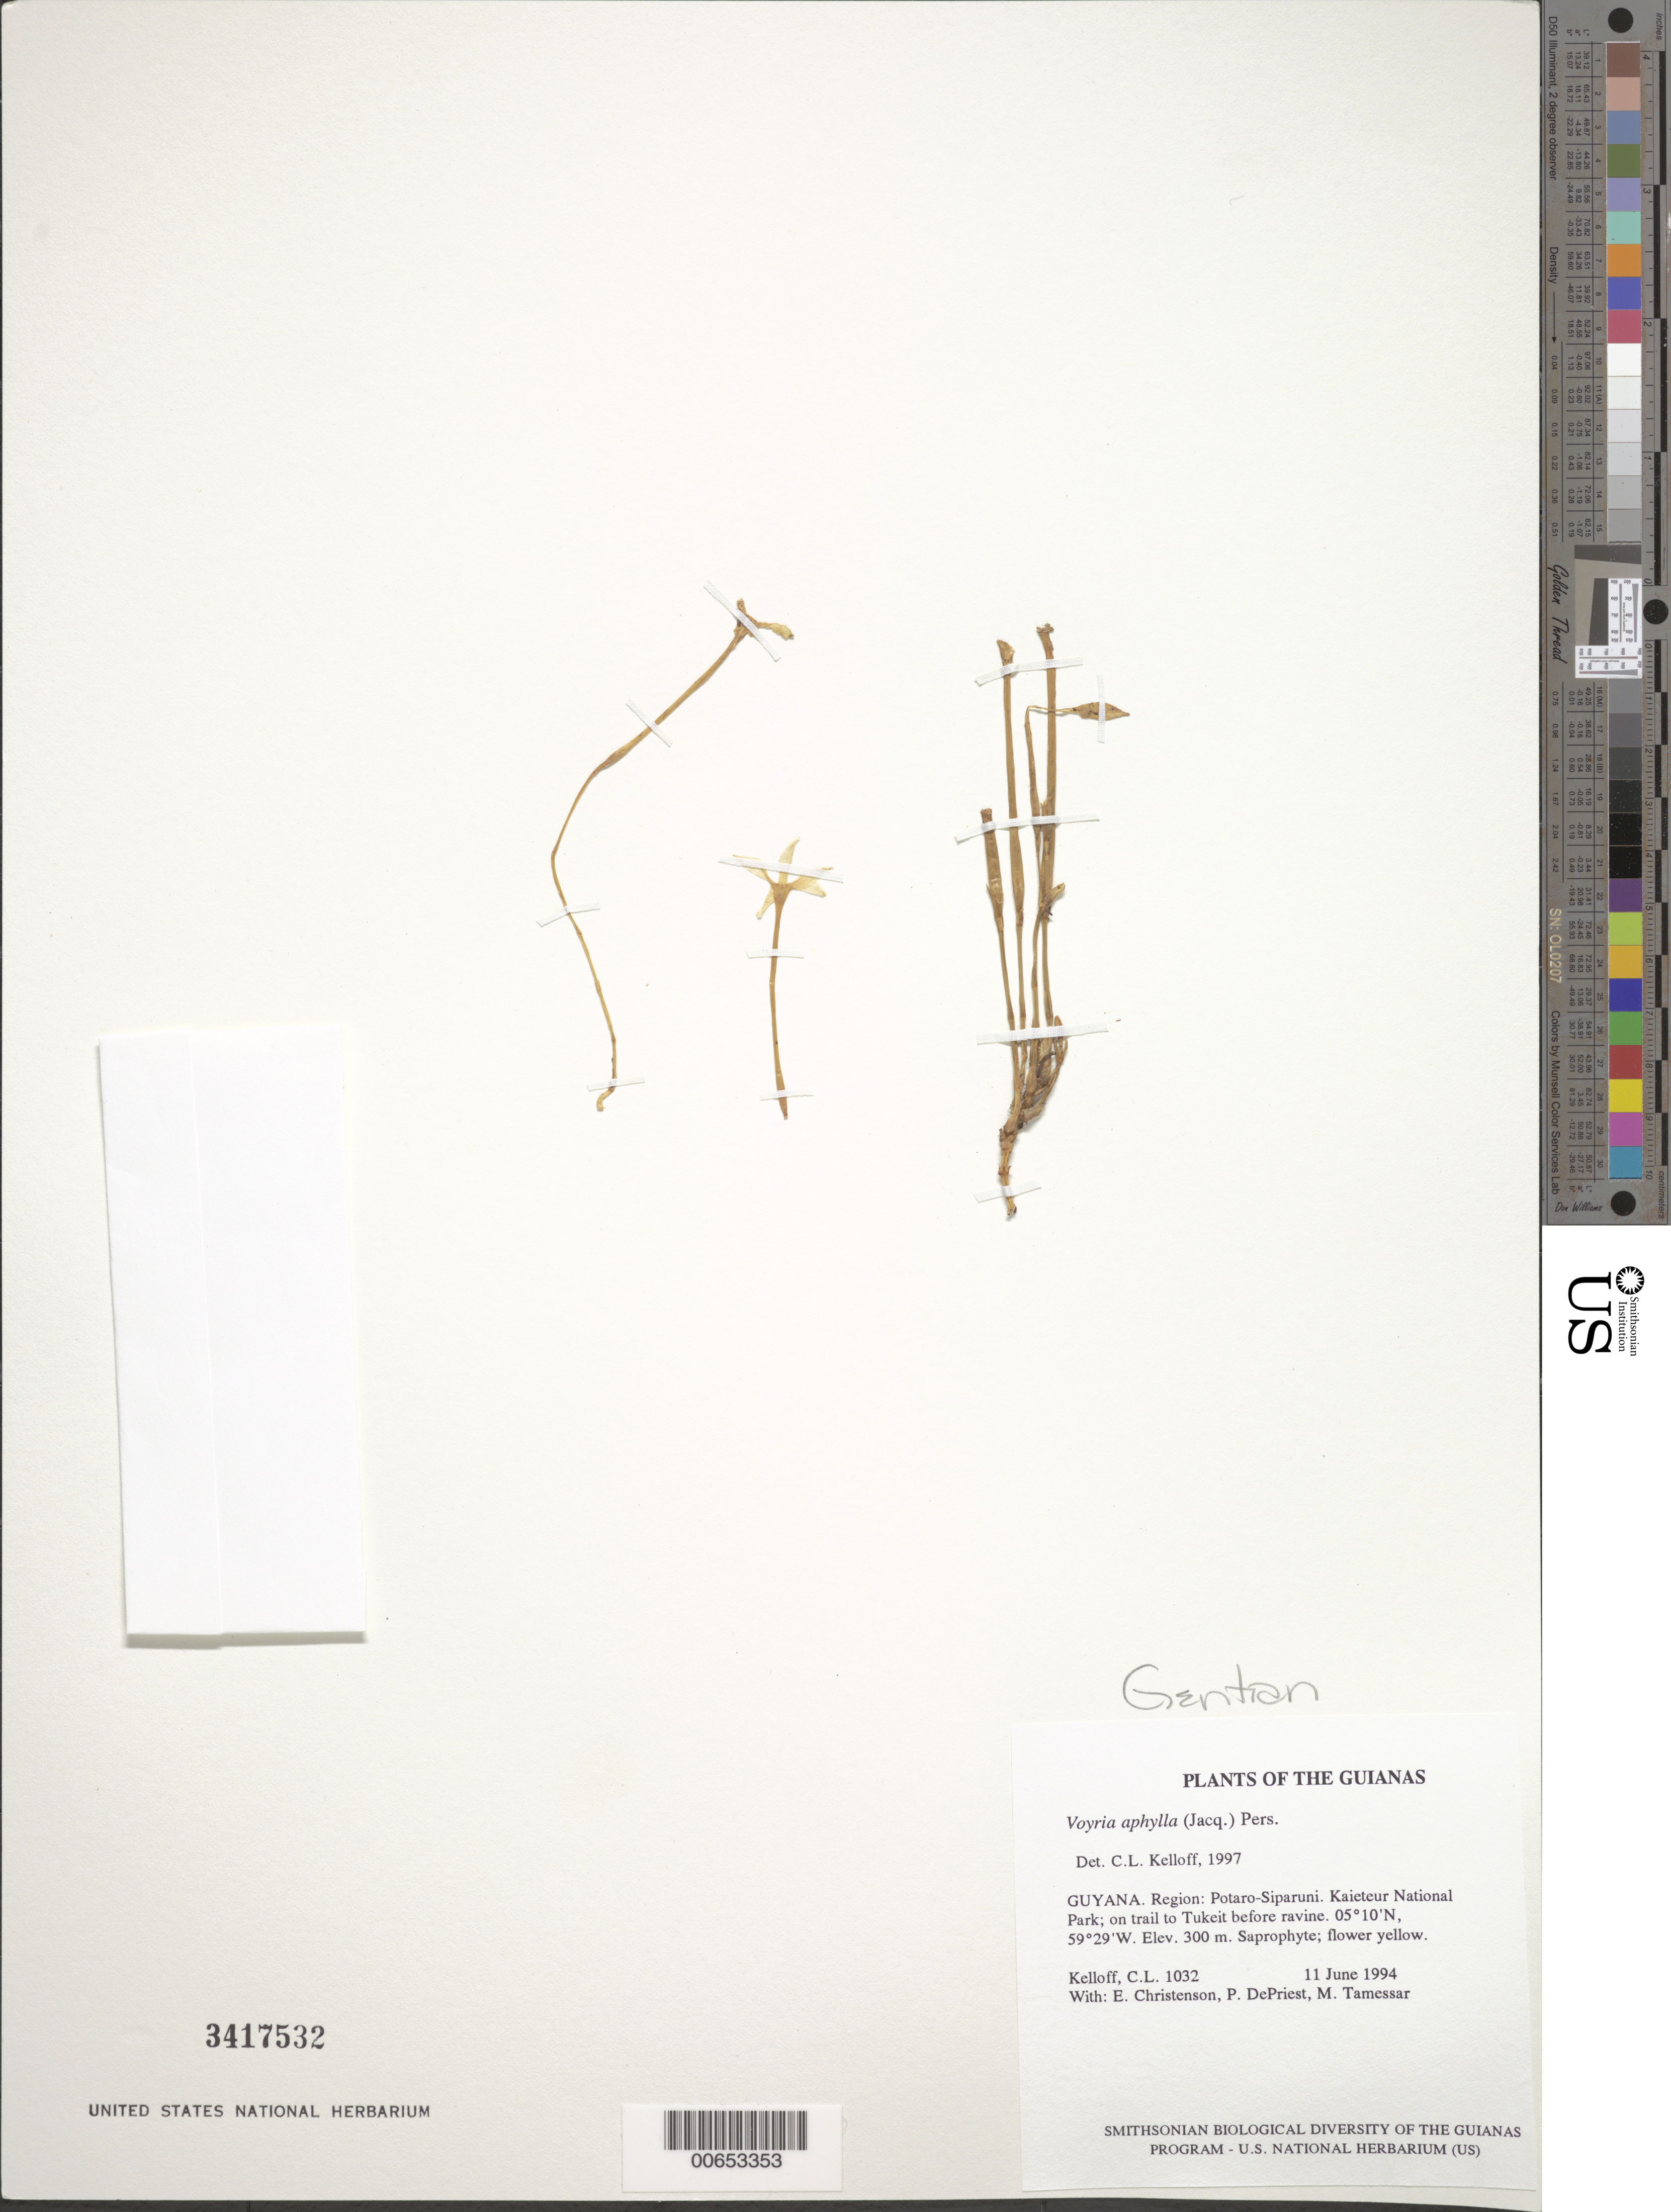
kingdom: Plantae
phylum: Tracheophyta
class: Magnoliopsida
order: Gentianales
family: Gentianaceae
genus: Voyria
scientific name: Voyria aphylla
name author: (Jacq.) Pers.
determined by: Kelloff, Carol L., (US), Smithsonian Institution - National Museum of Natural History (UNITED STATES)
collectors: C. L. Kelloff, E. A. Christenson, P. DePriest & M. Tamessar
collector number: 1032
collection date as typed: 11 June 1994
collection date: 1994-06-11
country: Guyana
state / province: Potaro-Siparuni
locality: Kaieteur National Park; on trail to Tukeit before ravine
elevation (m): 300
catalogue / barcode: US 3417532